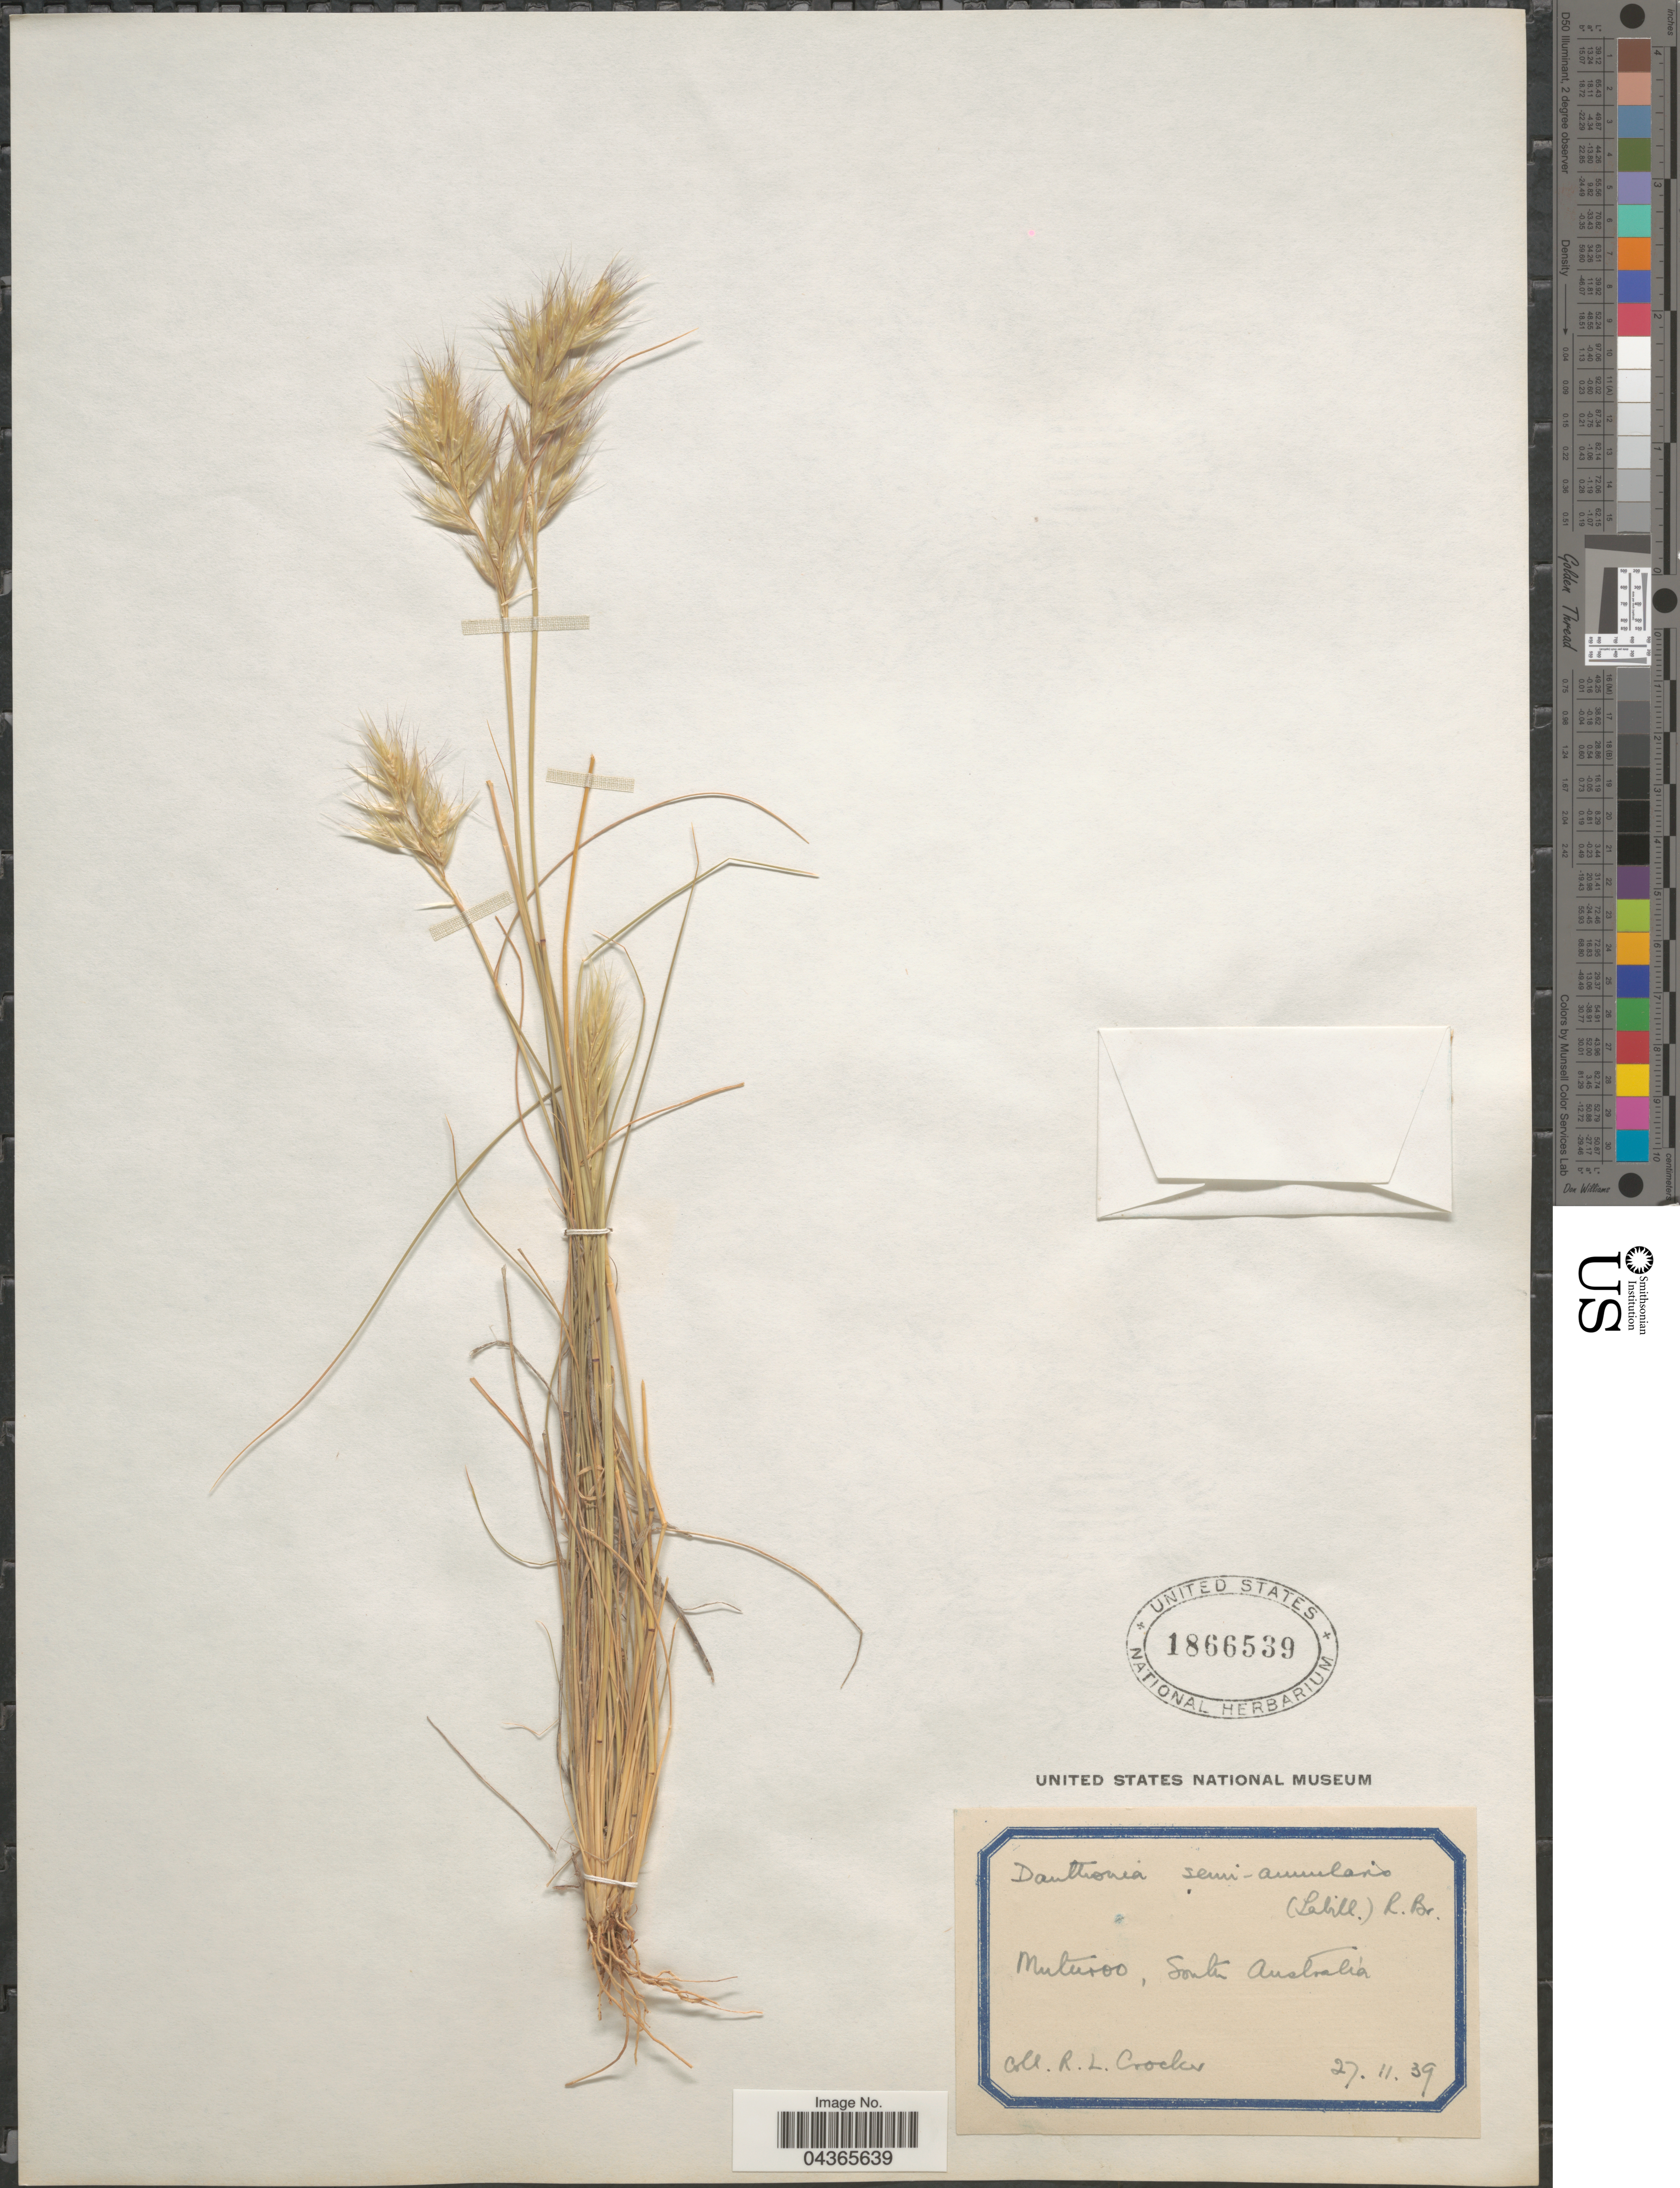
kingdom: Plantae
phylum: Tracheophyta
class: Liliopsida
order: Poales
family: Poaceae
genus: Rytidosperma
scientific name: Rytidosperma semiannulare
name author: (Labill.) Connor & Edgar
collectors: R. Crocker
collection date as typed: Transcribed d/m/y: 27/11/39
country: Australia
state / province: South Australia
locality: Muturoo.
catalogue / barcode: US 1866539